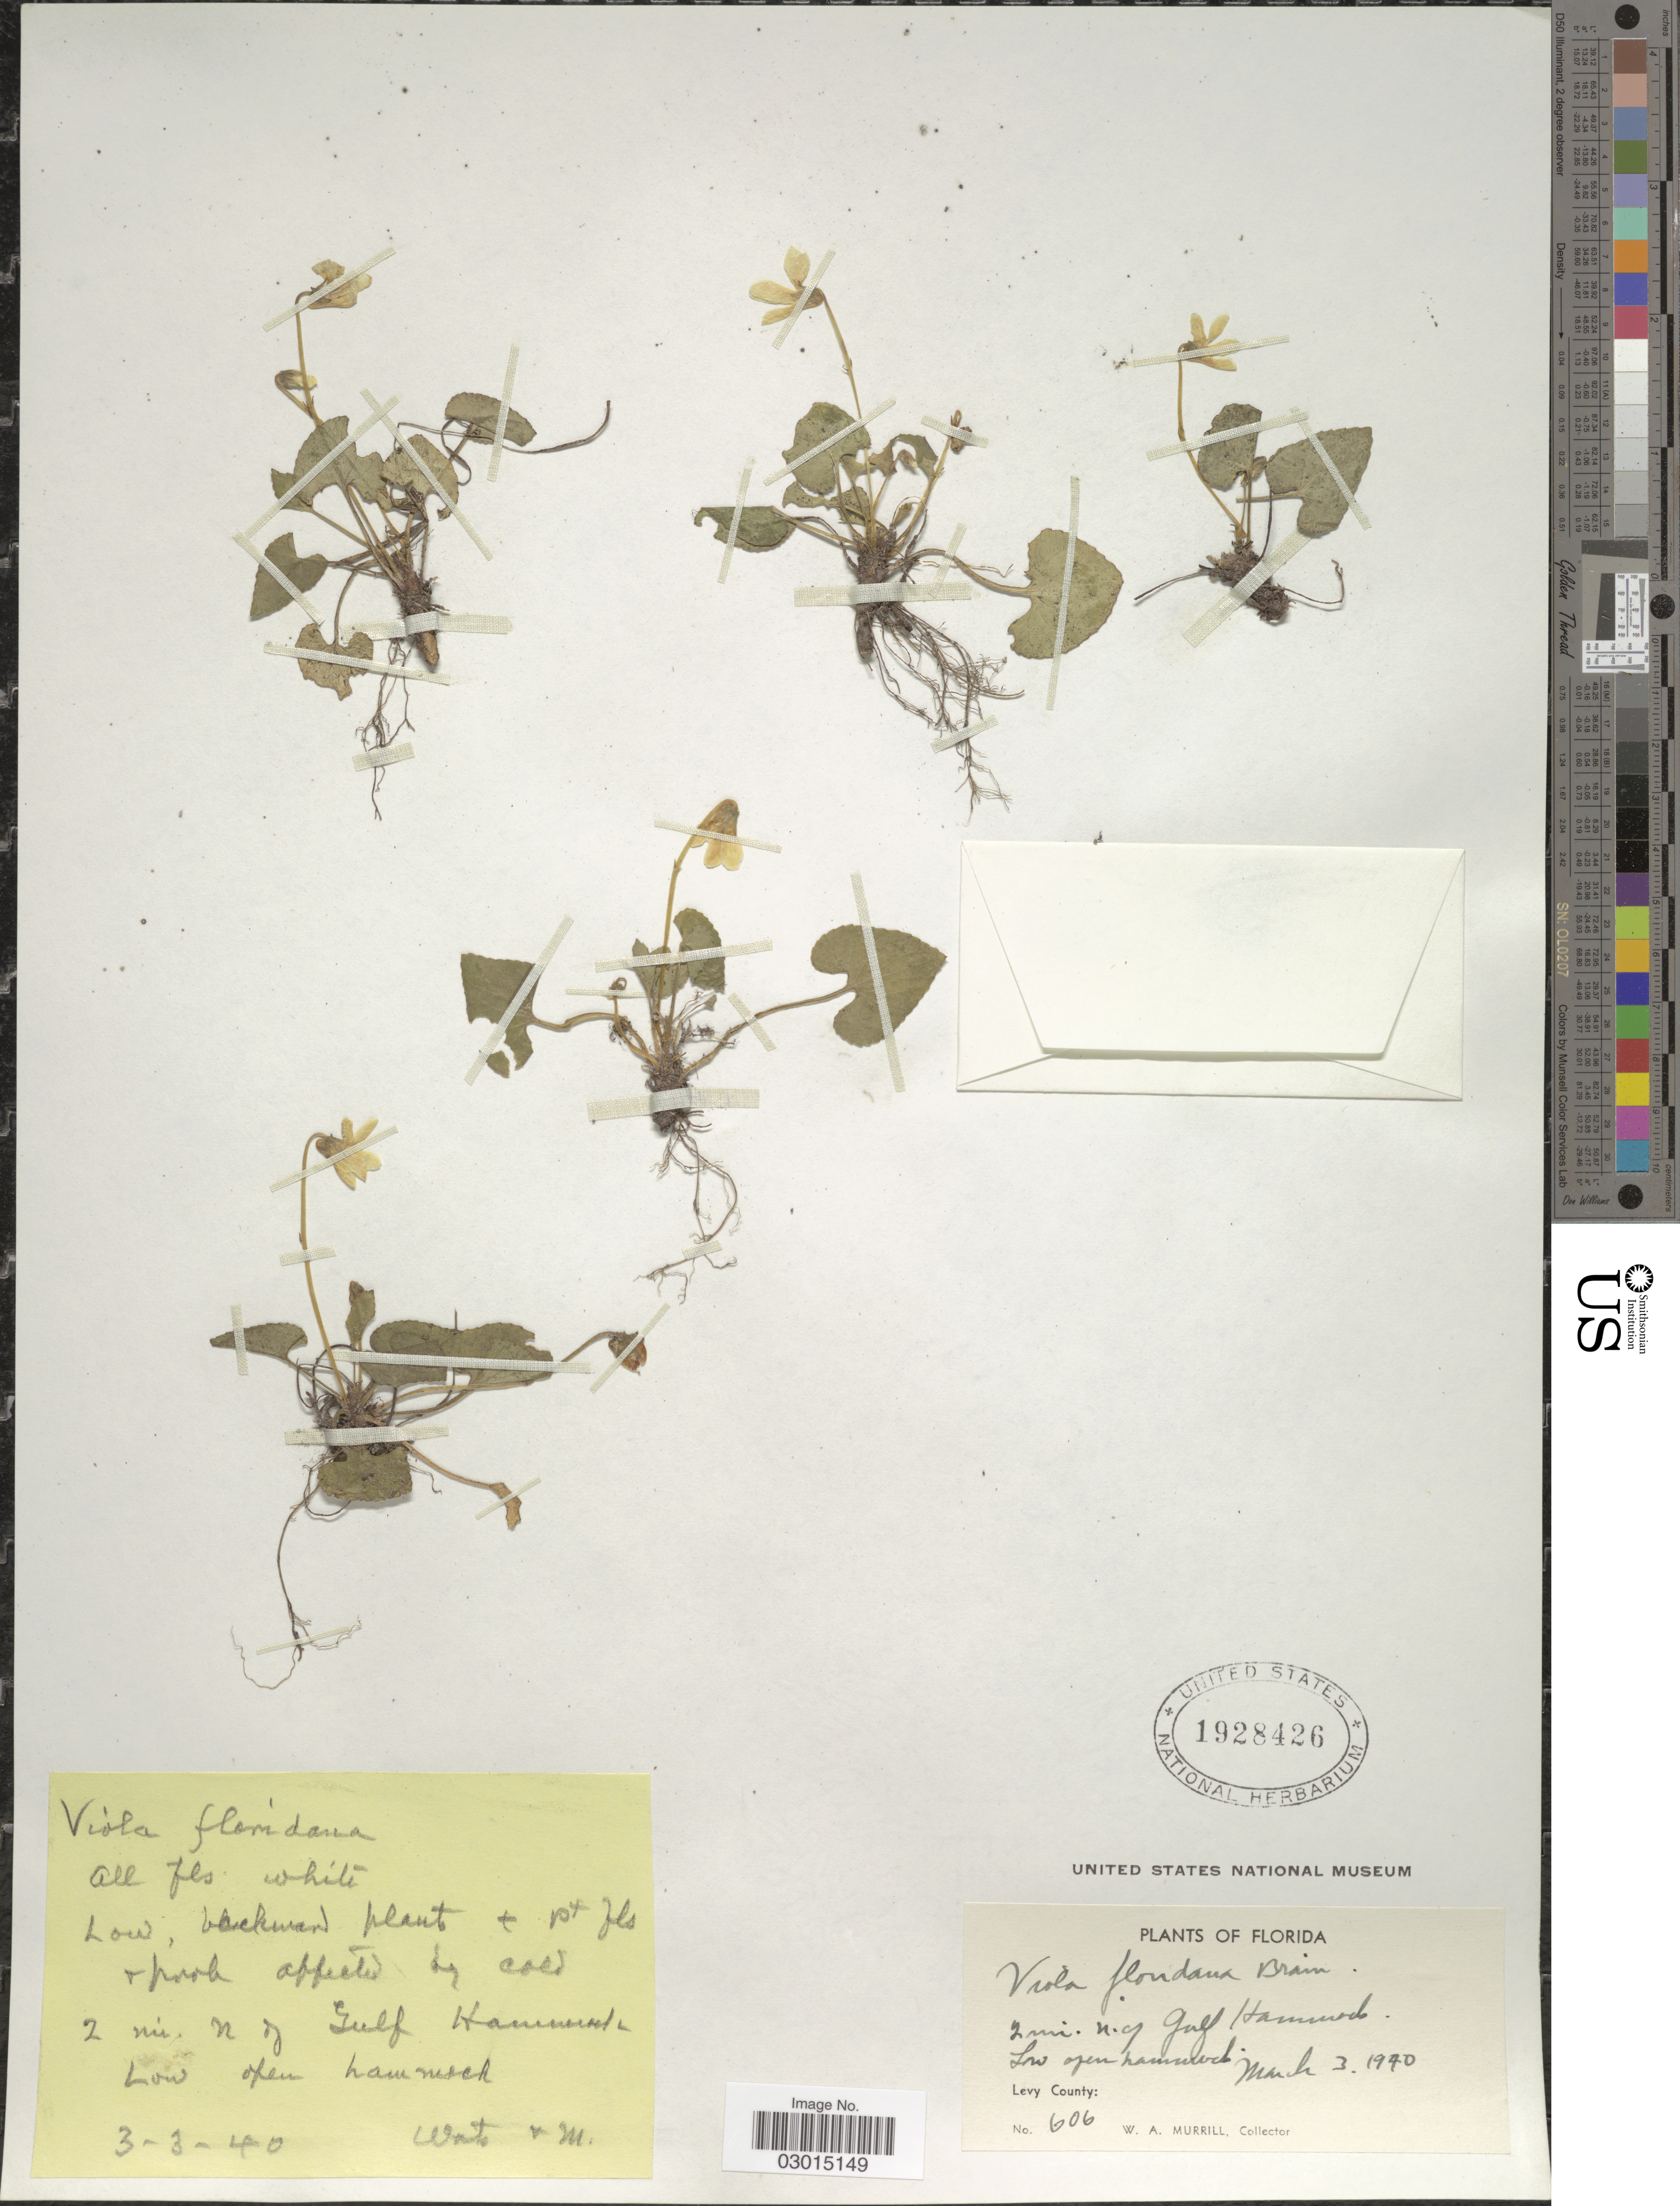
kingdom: Plantae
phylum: Tracheophyta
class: Magnoliopsida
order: Malpighiales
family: Violaceae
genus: Viola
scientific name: Viola floridana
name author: Brainerd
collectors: W. A. Murrill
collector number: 606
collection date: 1940-03-03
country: United States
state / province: Florida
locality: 2 mi. N. of Gulf Hammock. Levy County.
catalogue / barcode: US 1928426